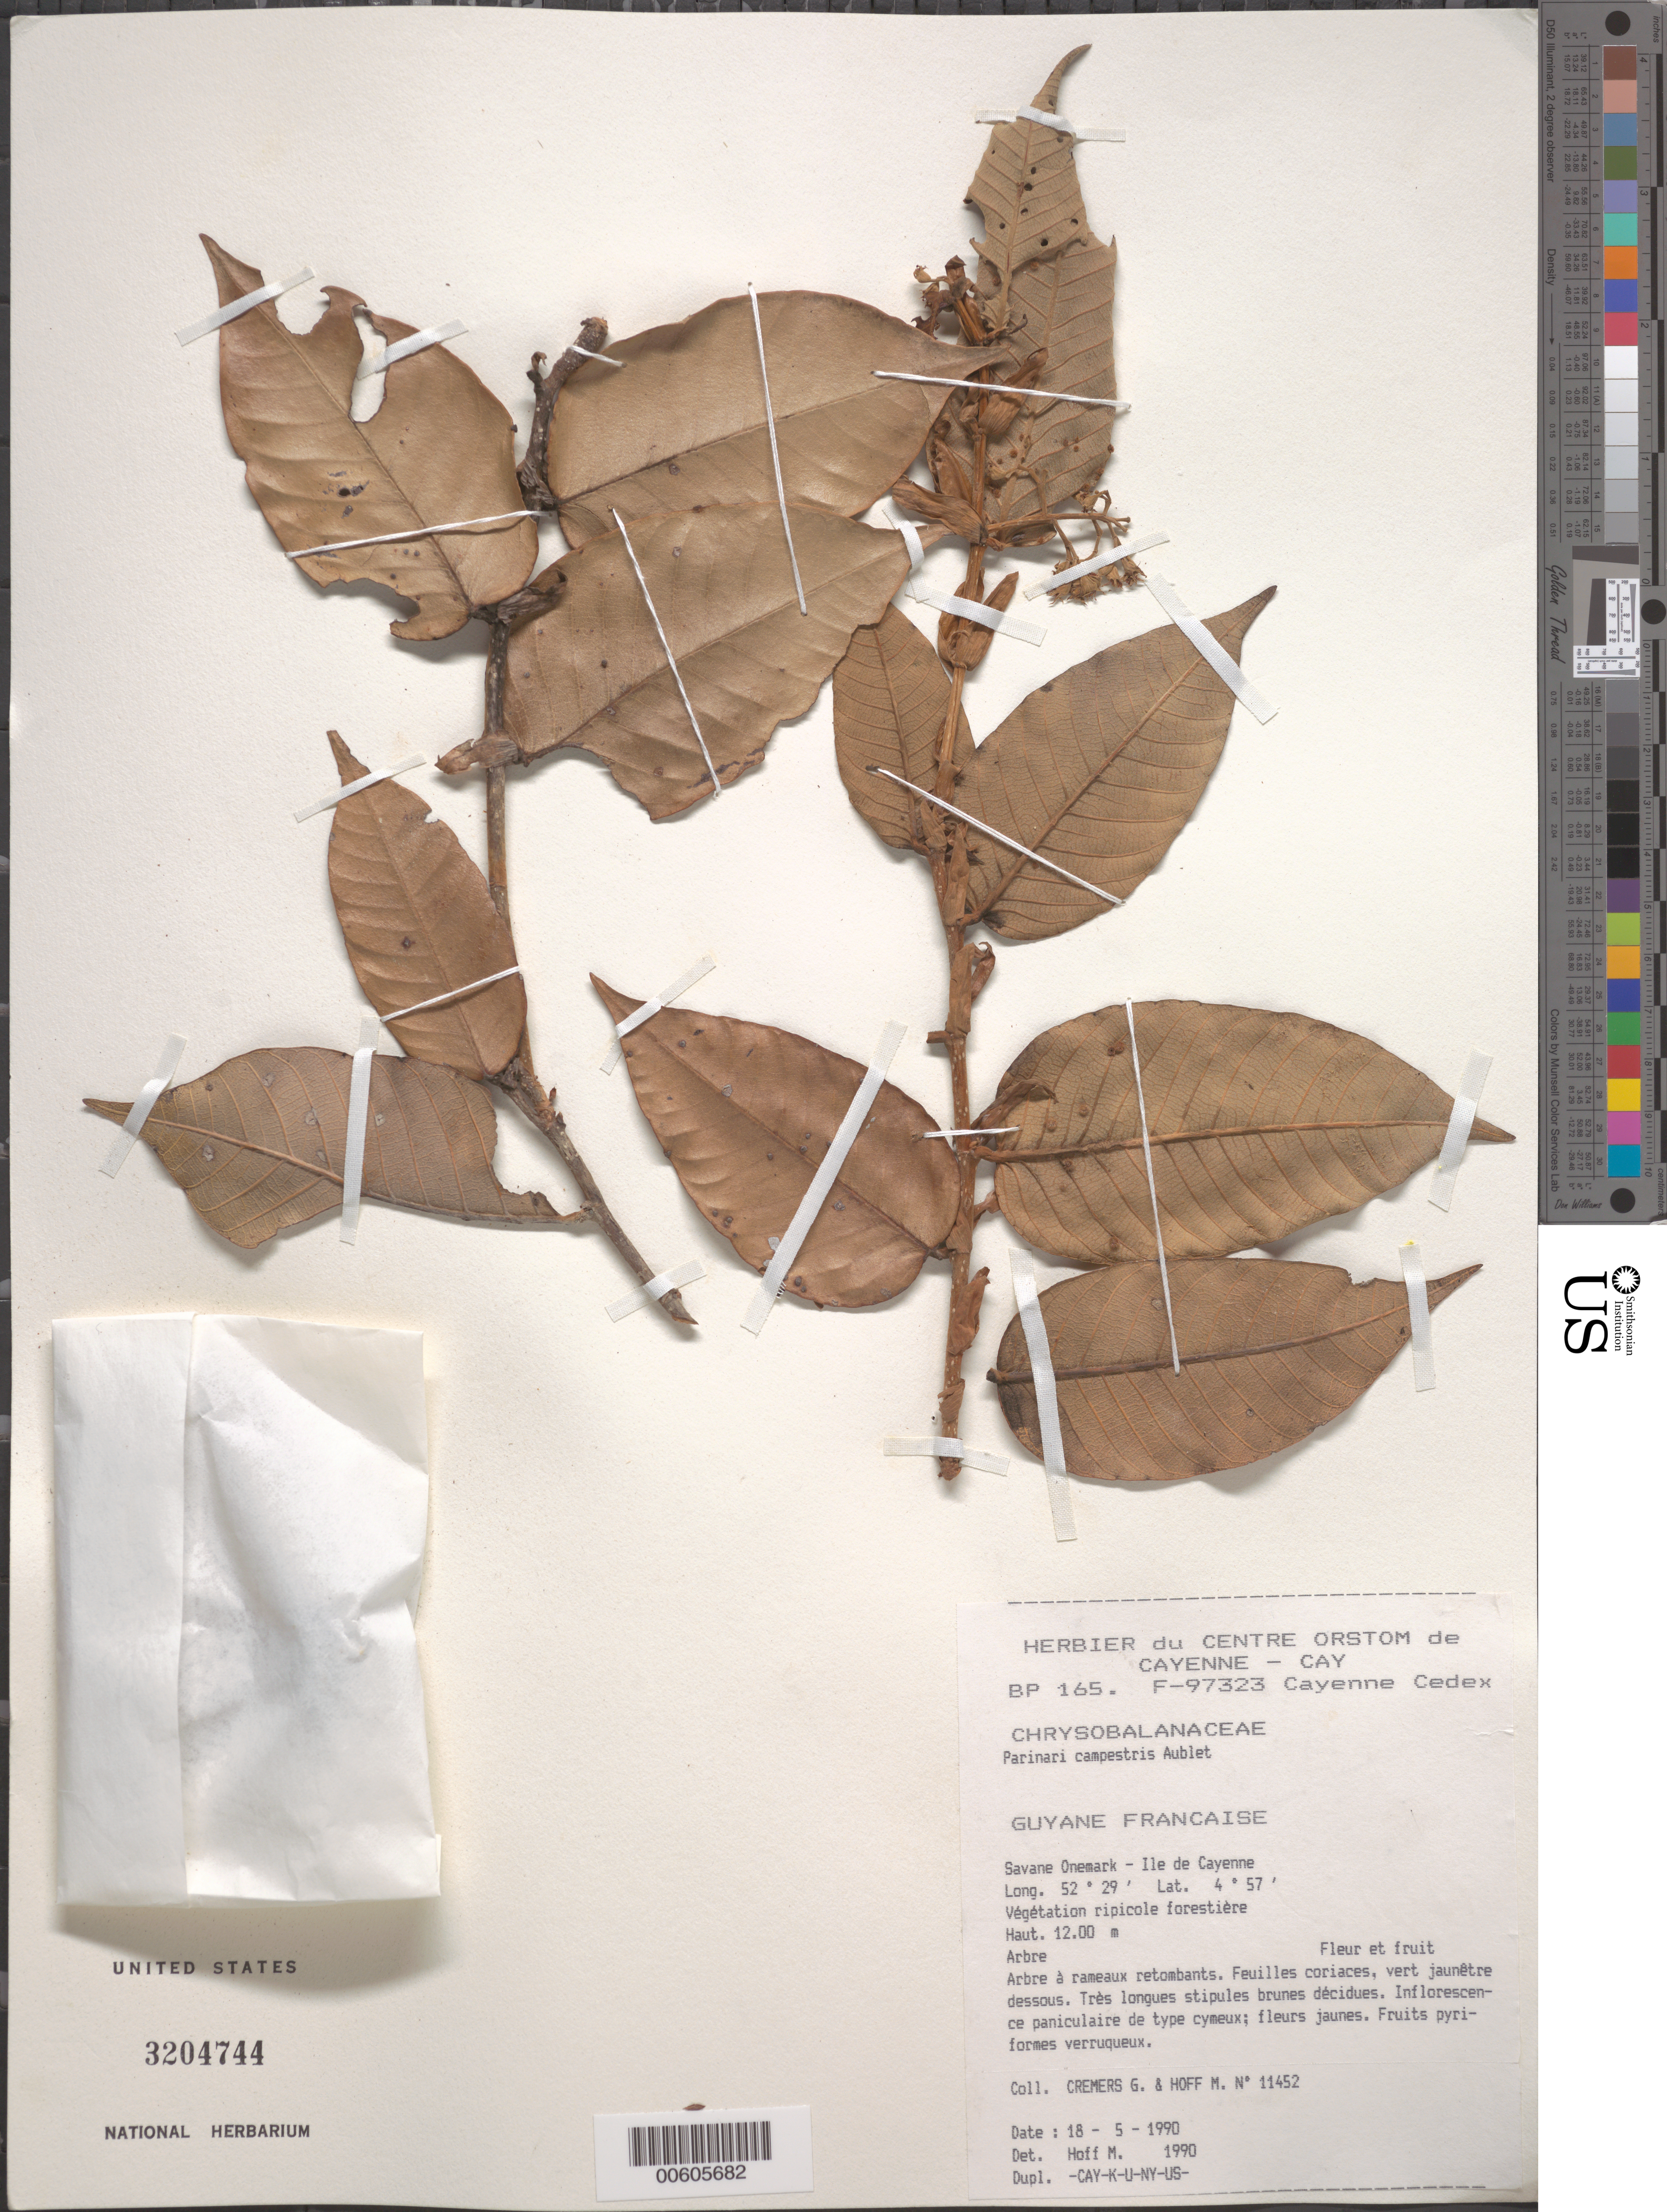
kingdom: Plantae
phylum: Tracheophyta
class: Magnoliopsida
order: Malpighiales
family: Chrysobalanaceae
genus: Parinari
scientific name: Parinari campestris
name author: Aubl.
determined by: Hoff, M.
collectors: G. Cremers & M. Hoff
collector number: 11452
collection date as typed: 18-May-90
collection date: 1990-05-18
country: French Guiana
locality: Savane Onemark, Ile de Cayenne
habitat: Vegetation ripicole forestiere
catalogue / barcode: US 3204744